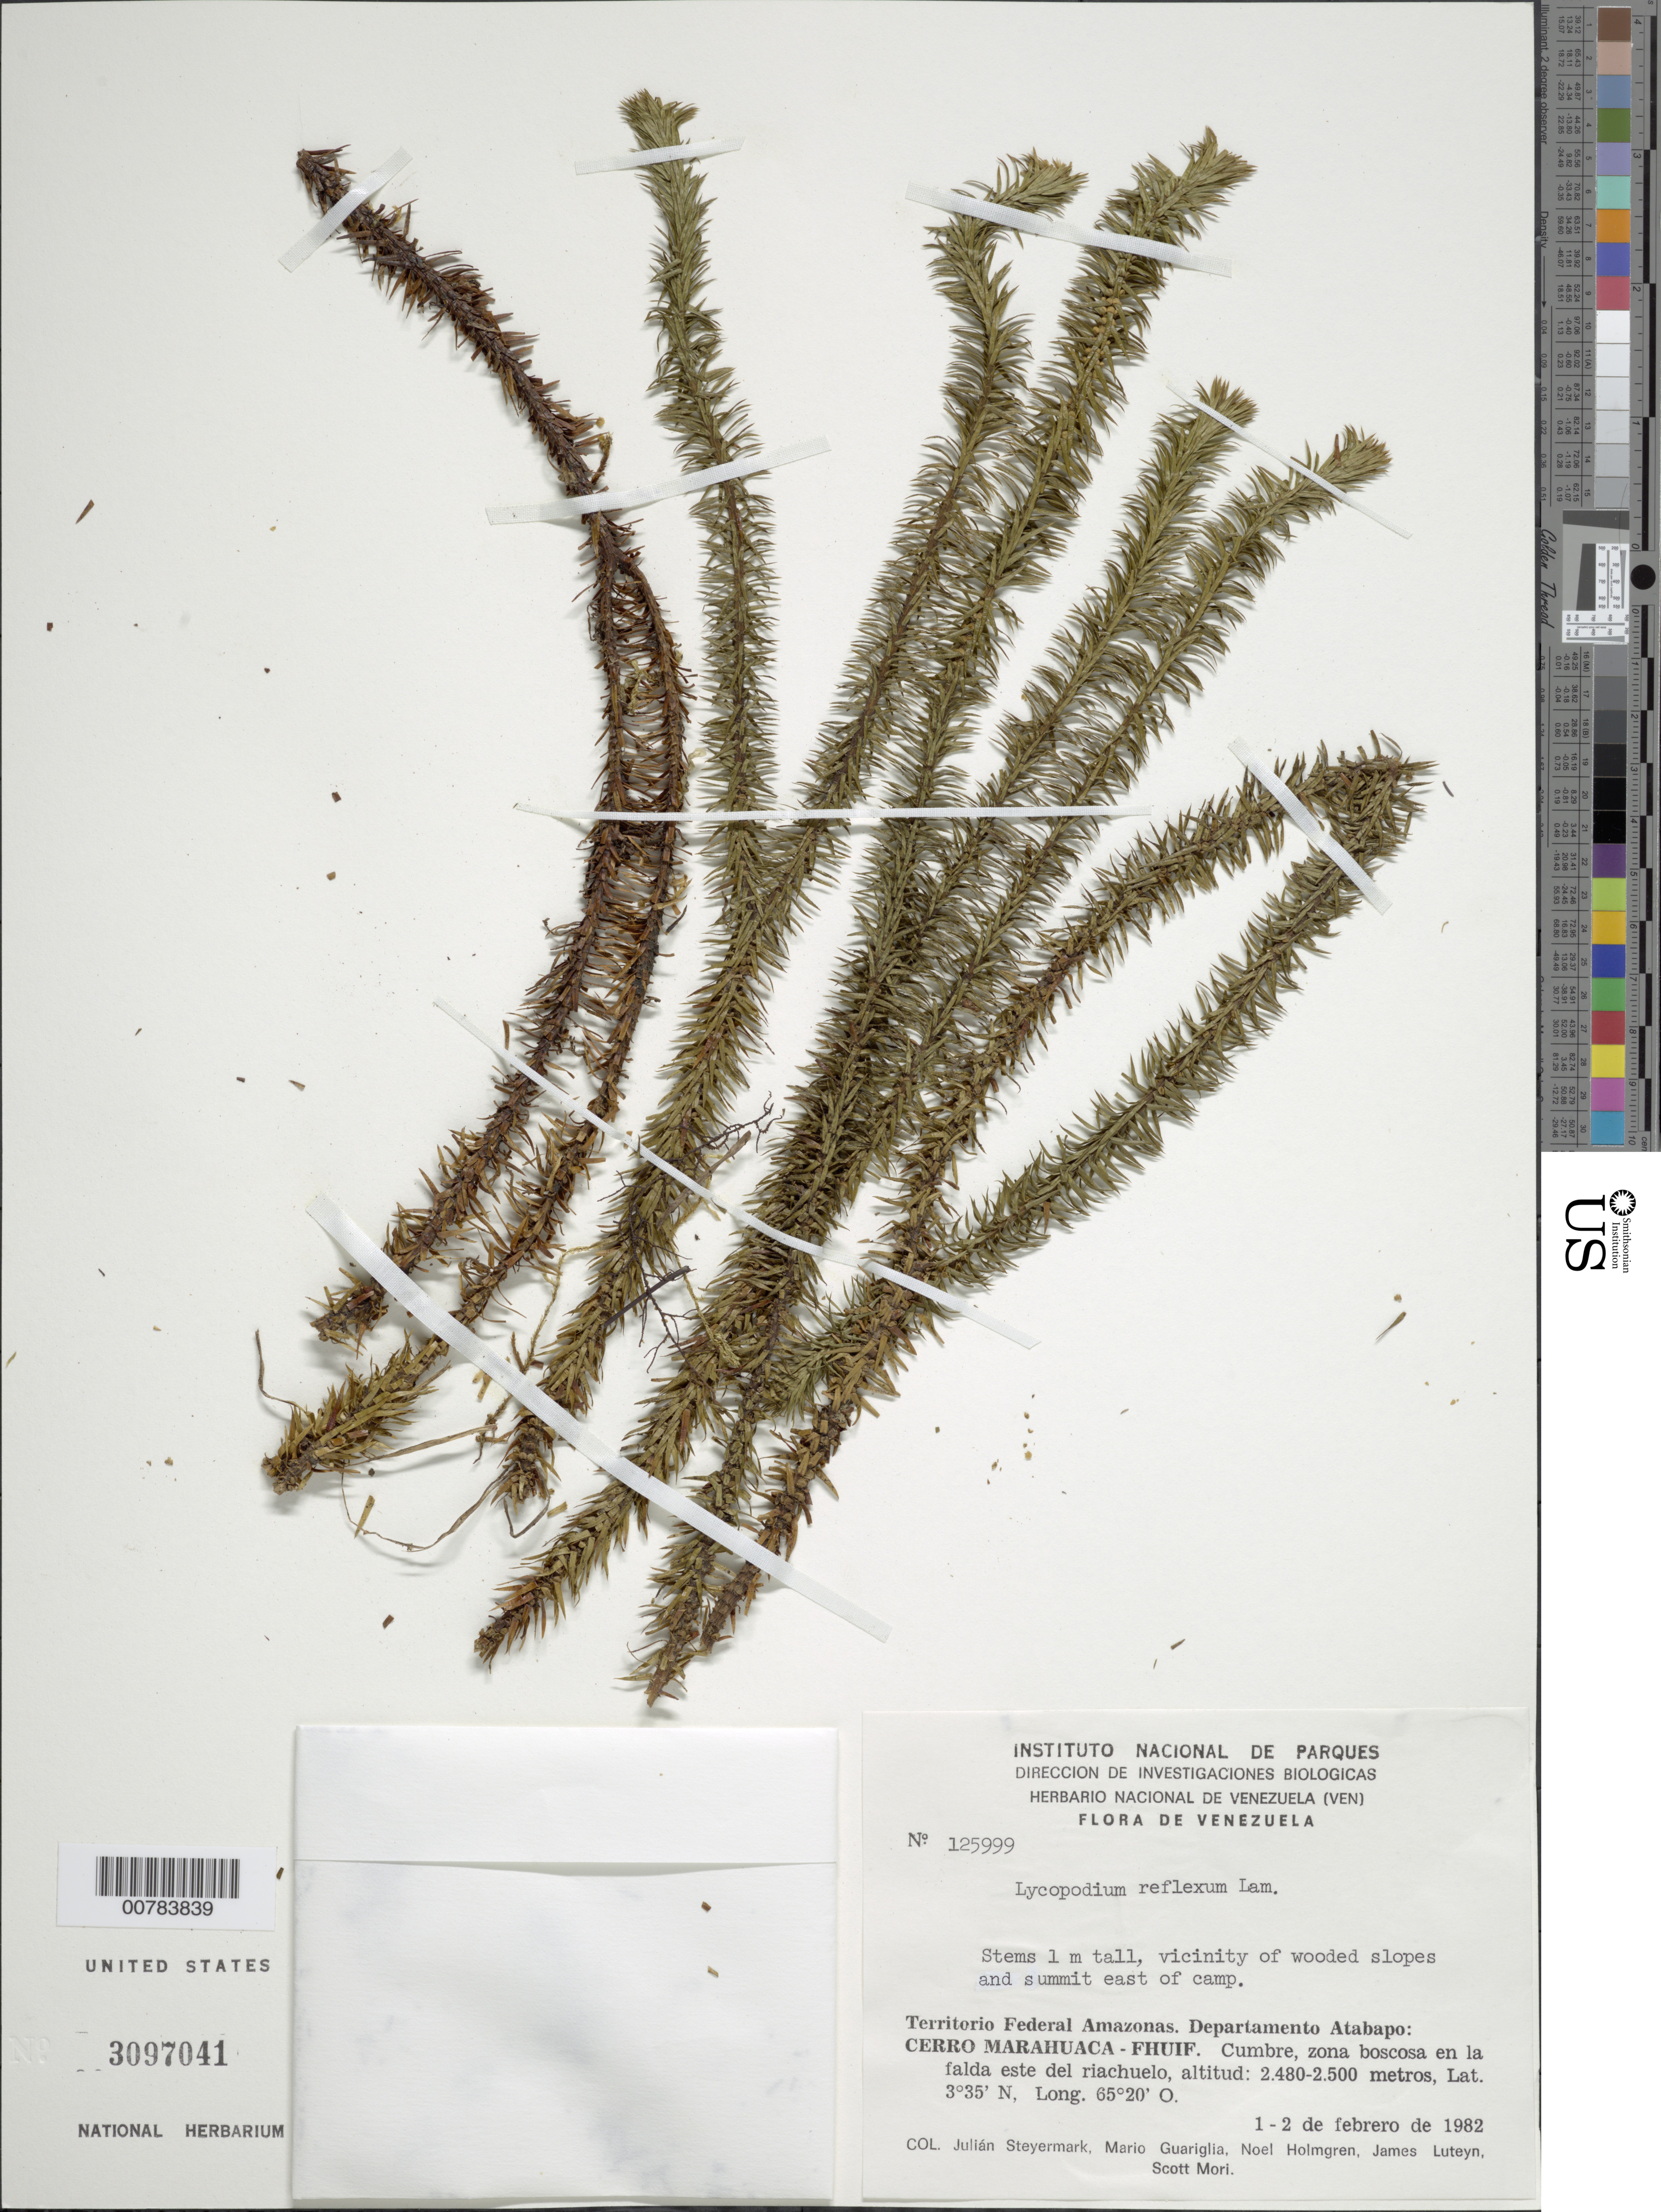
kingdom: Plantae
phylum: Tracheophyta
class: Lycopodiopsida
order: Lycopodiales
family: Lycopodiaceae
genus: Phlegmariurus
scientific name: Phlegmariurus reflexus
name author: (Lam.) B. Øllg.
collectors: J. Steyermark, M. Guariglia P., N. H. Holmgren, J. L. Luteyn & S. Mori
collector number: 125999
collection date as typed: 1-Feb-82 to 2-Feb-82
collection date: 1982-02-01/1982-02-02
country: Venezuela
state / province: Amazonas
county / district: Atabapo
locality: Cerro Marahuaca - FHUIF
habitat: Cumbre, zona boscosa en la falda este del riachuello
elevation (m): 2480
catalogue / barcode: US 3097041